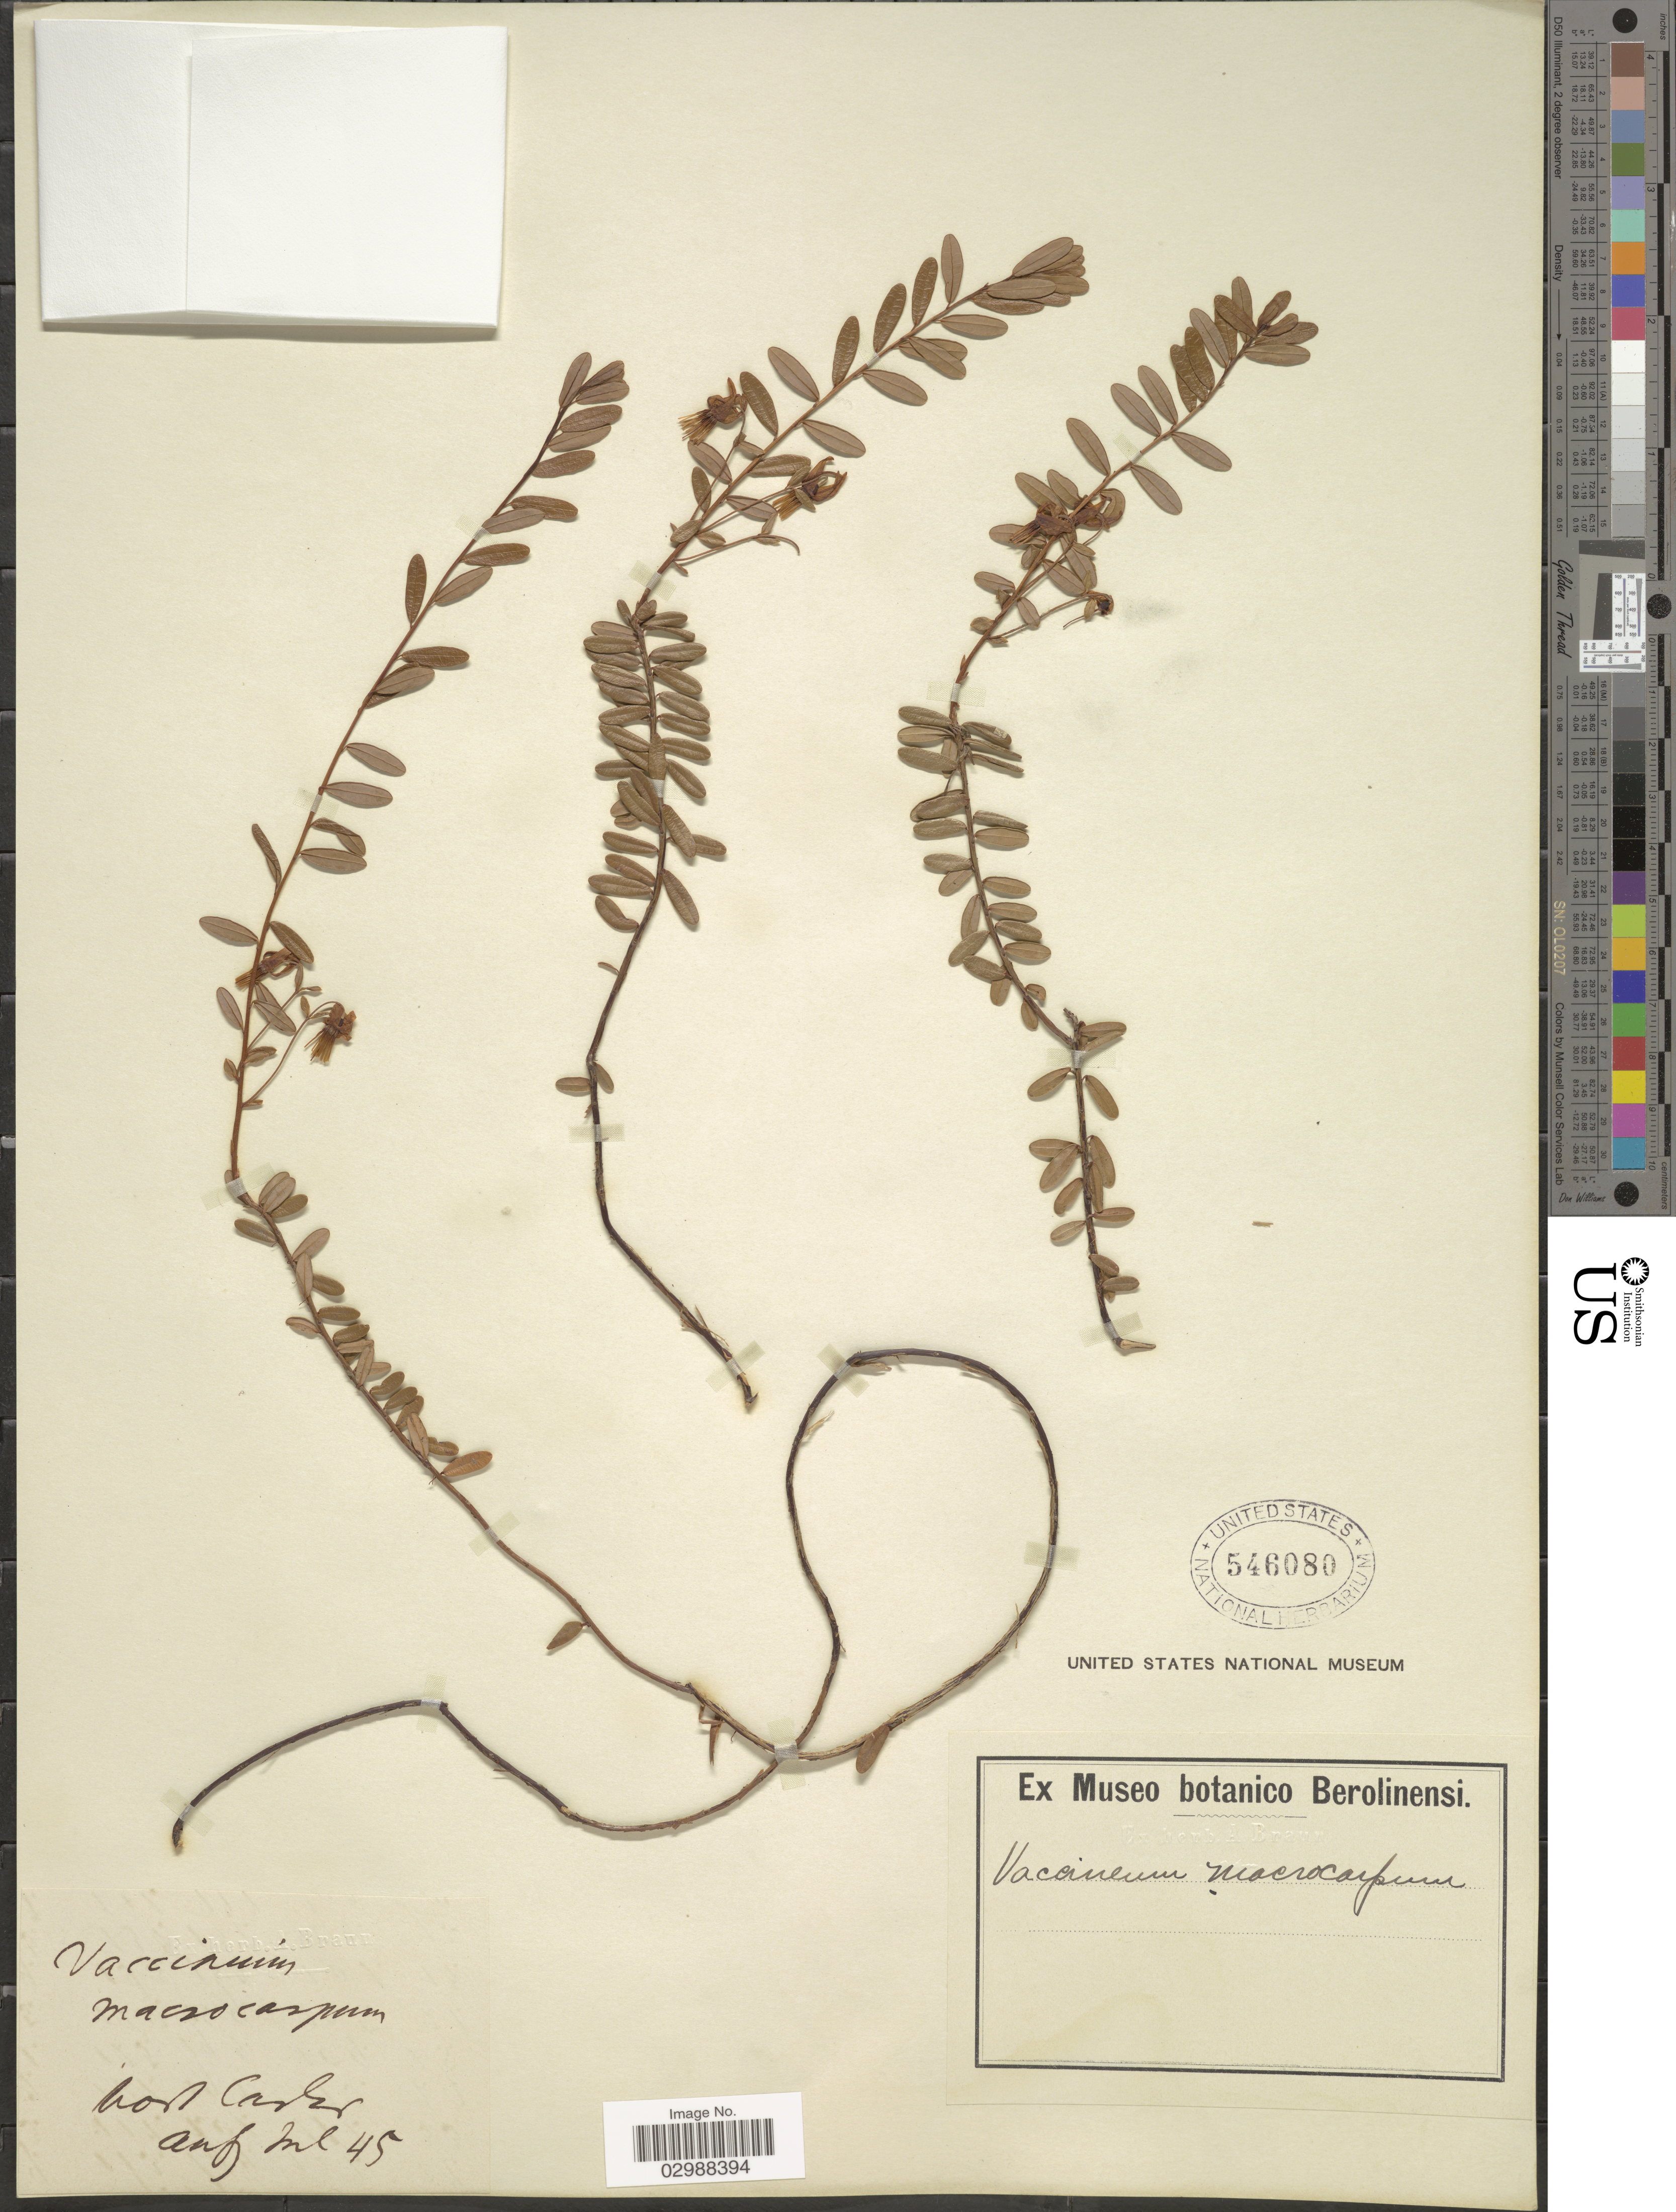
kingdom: Plantae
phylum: Tracheophyta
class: Magnoliopsida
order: Ericales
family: Ericaceae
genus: Vaccinium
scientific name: Vaccinium macrocarpon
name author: Aiton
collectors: Hort. Carlsr.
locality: Auf Ml 45.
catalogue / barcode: US 546080